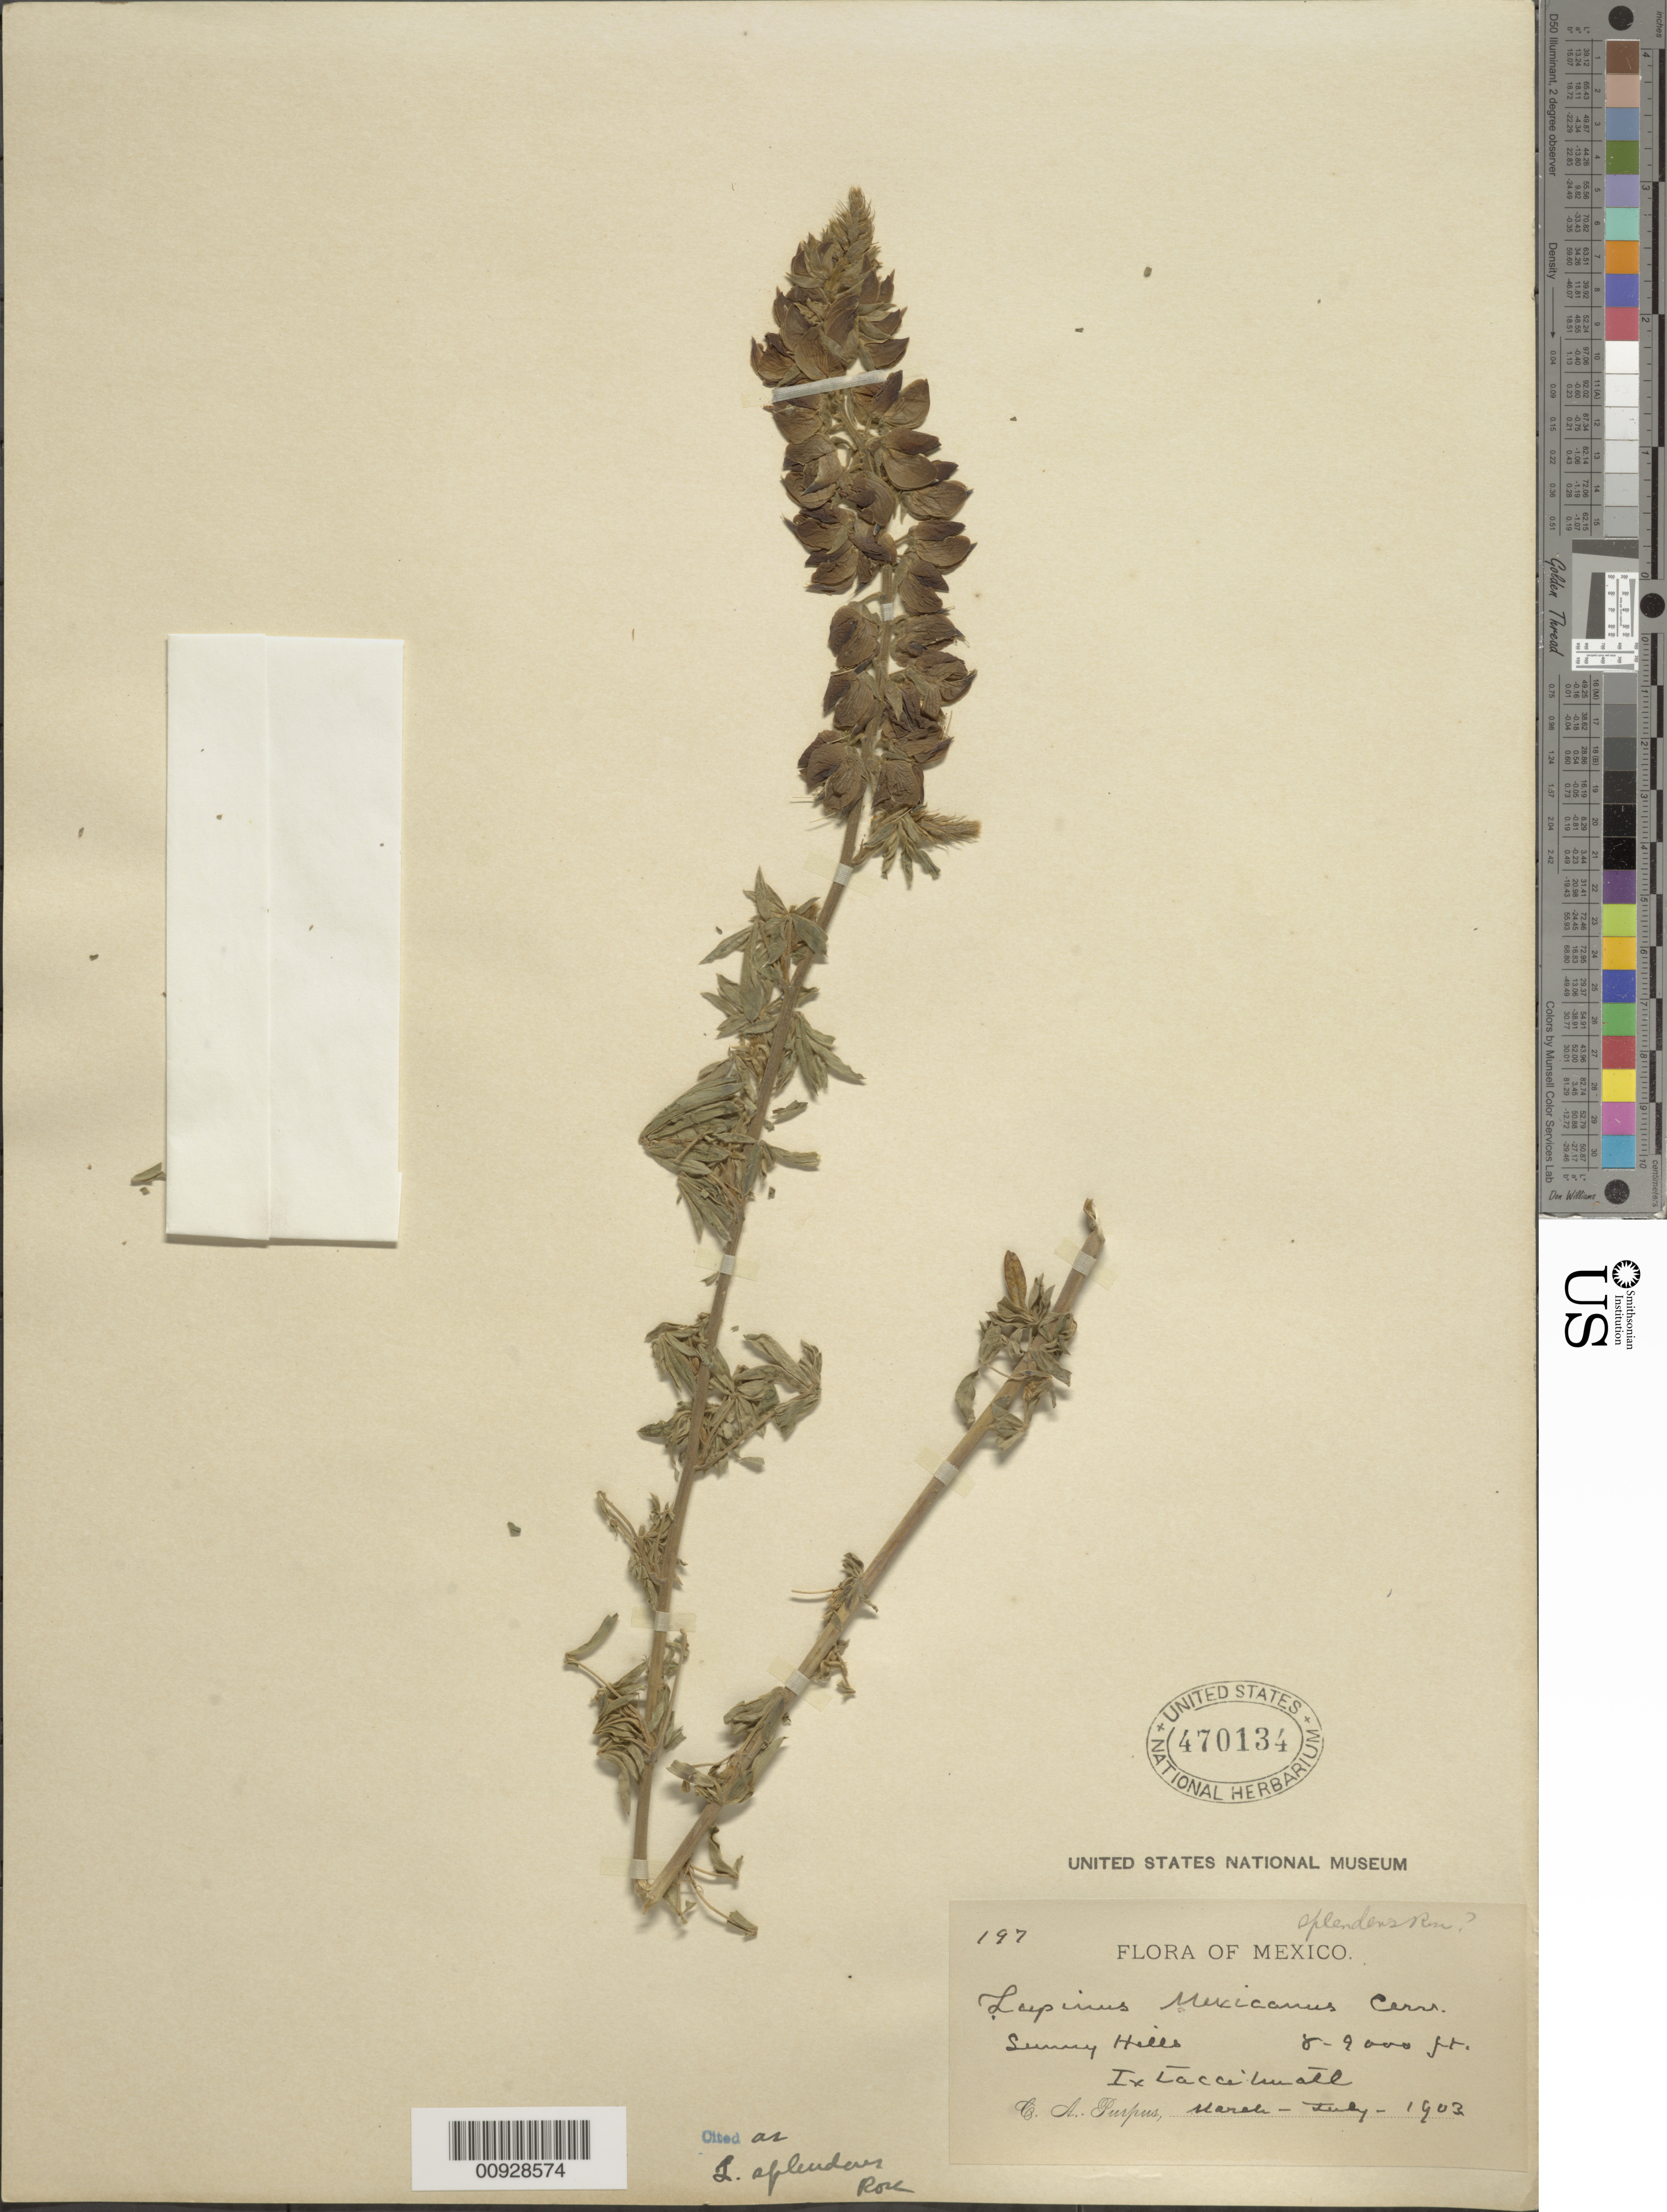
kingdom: Plantae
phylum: Tracheophyta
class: Magnoliopsida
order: Fabales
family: Fabaceae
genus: Lupinus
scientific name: Lupinus splendens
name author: Rose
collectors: C. A. Purpus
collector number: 197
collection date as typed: Mar 1903 to -- Jul 1903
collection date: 1903-03/1903-07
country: Mexico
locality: Ixtaccihuatl.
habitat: Sunny hills.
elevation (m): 2438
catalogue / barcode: US 470134